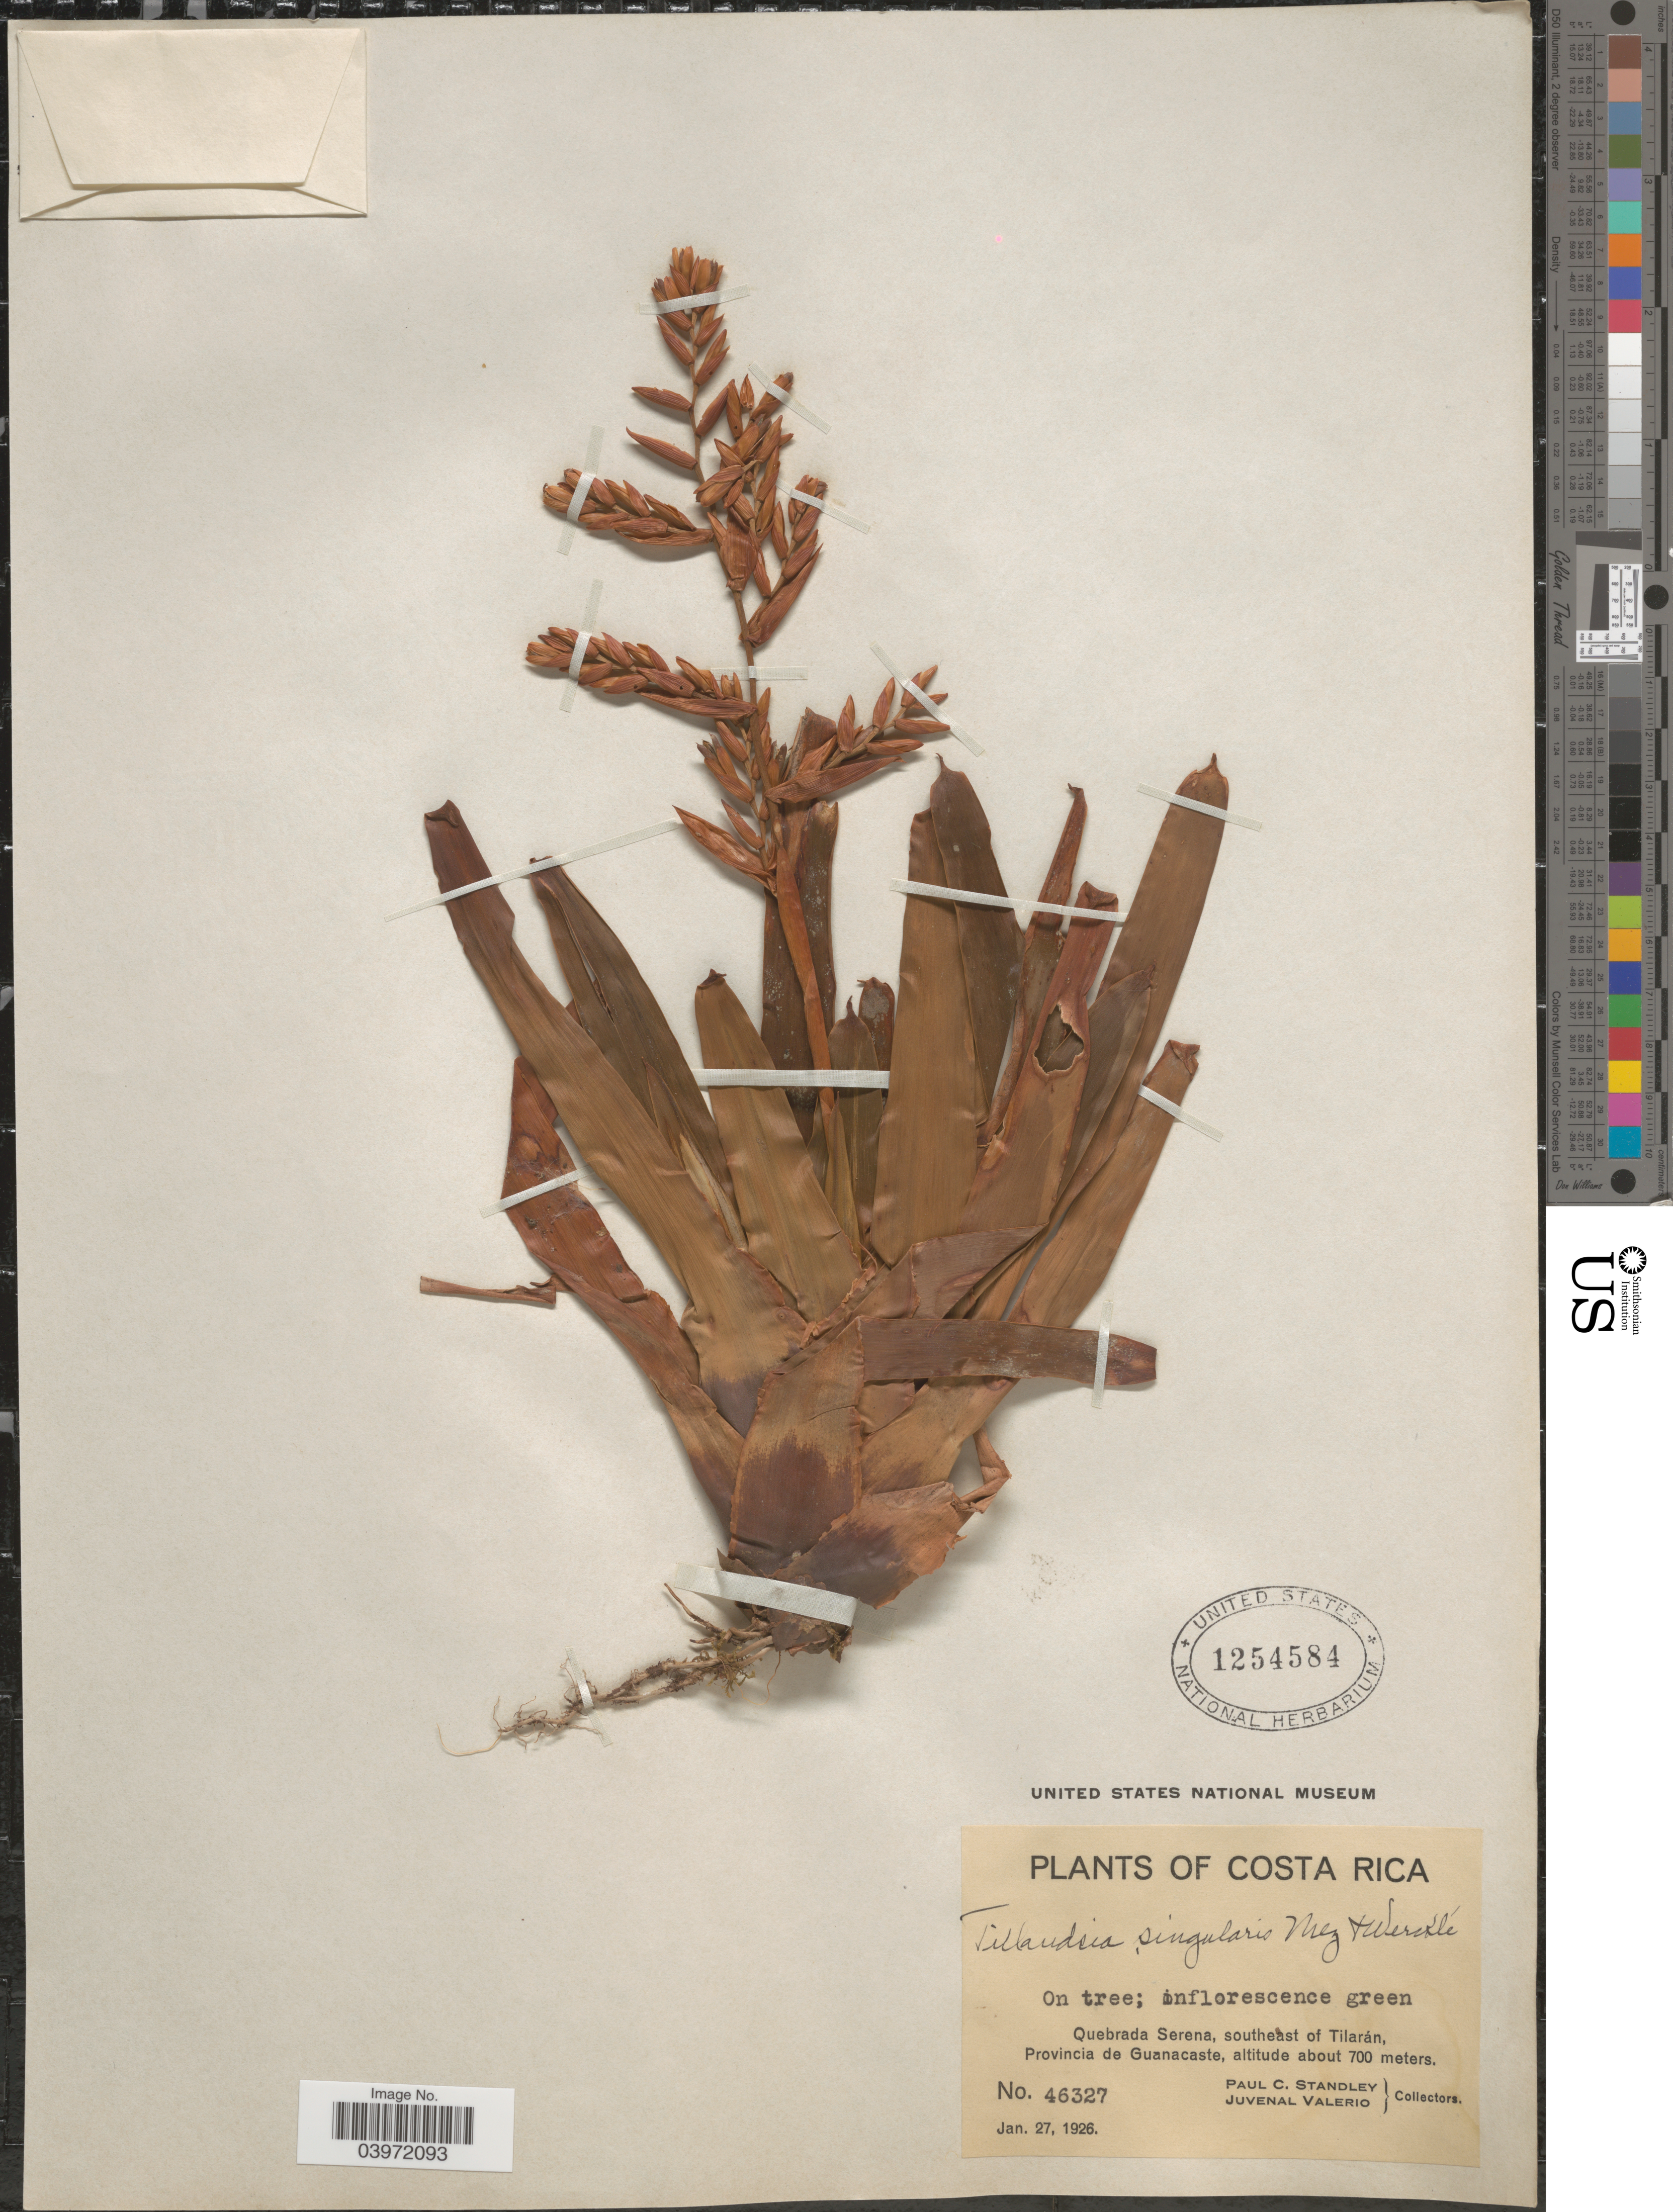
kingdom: Plantae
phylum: Tracheophyta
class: Liliopsida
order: Poales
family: Bromeliaceae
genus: Tillandsia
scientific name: Tillandsia singularis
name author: Mez & Wercklé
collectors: P. C. Standley & J. Valerio R.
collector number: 46327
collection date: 1926-01-27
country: Costa Rica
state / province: Guanacaste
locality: Quebrada Serena, southeast of Tilarán.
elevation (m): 700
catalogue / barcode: US 1254584